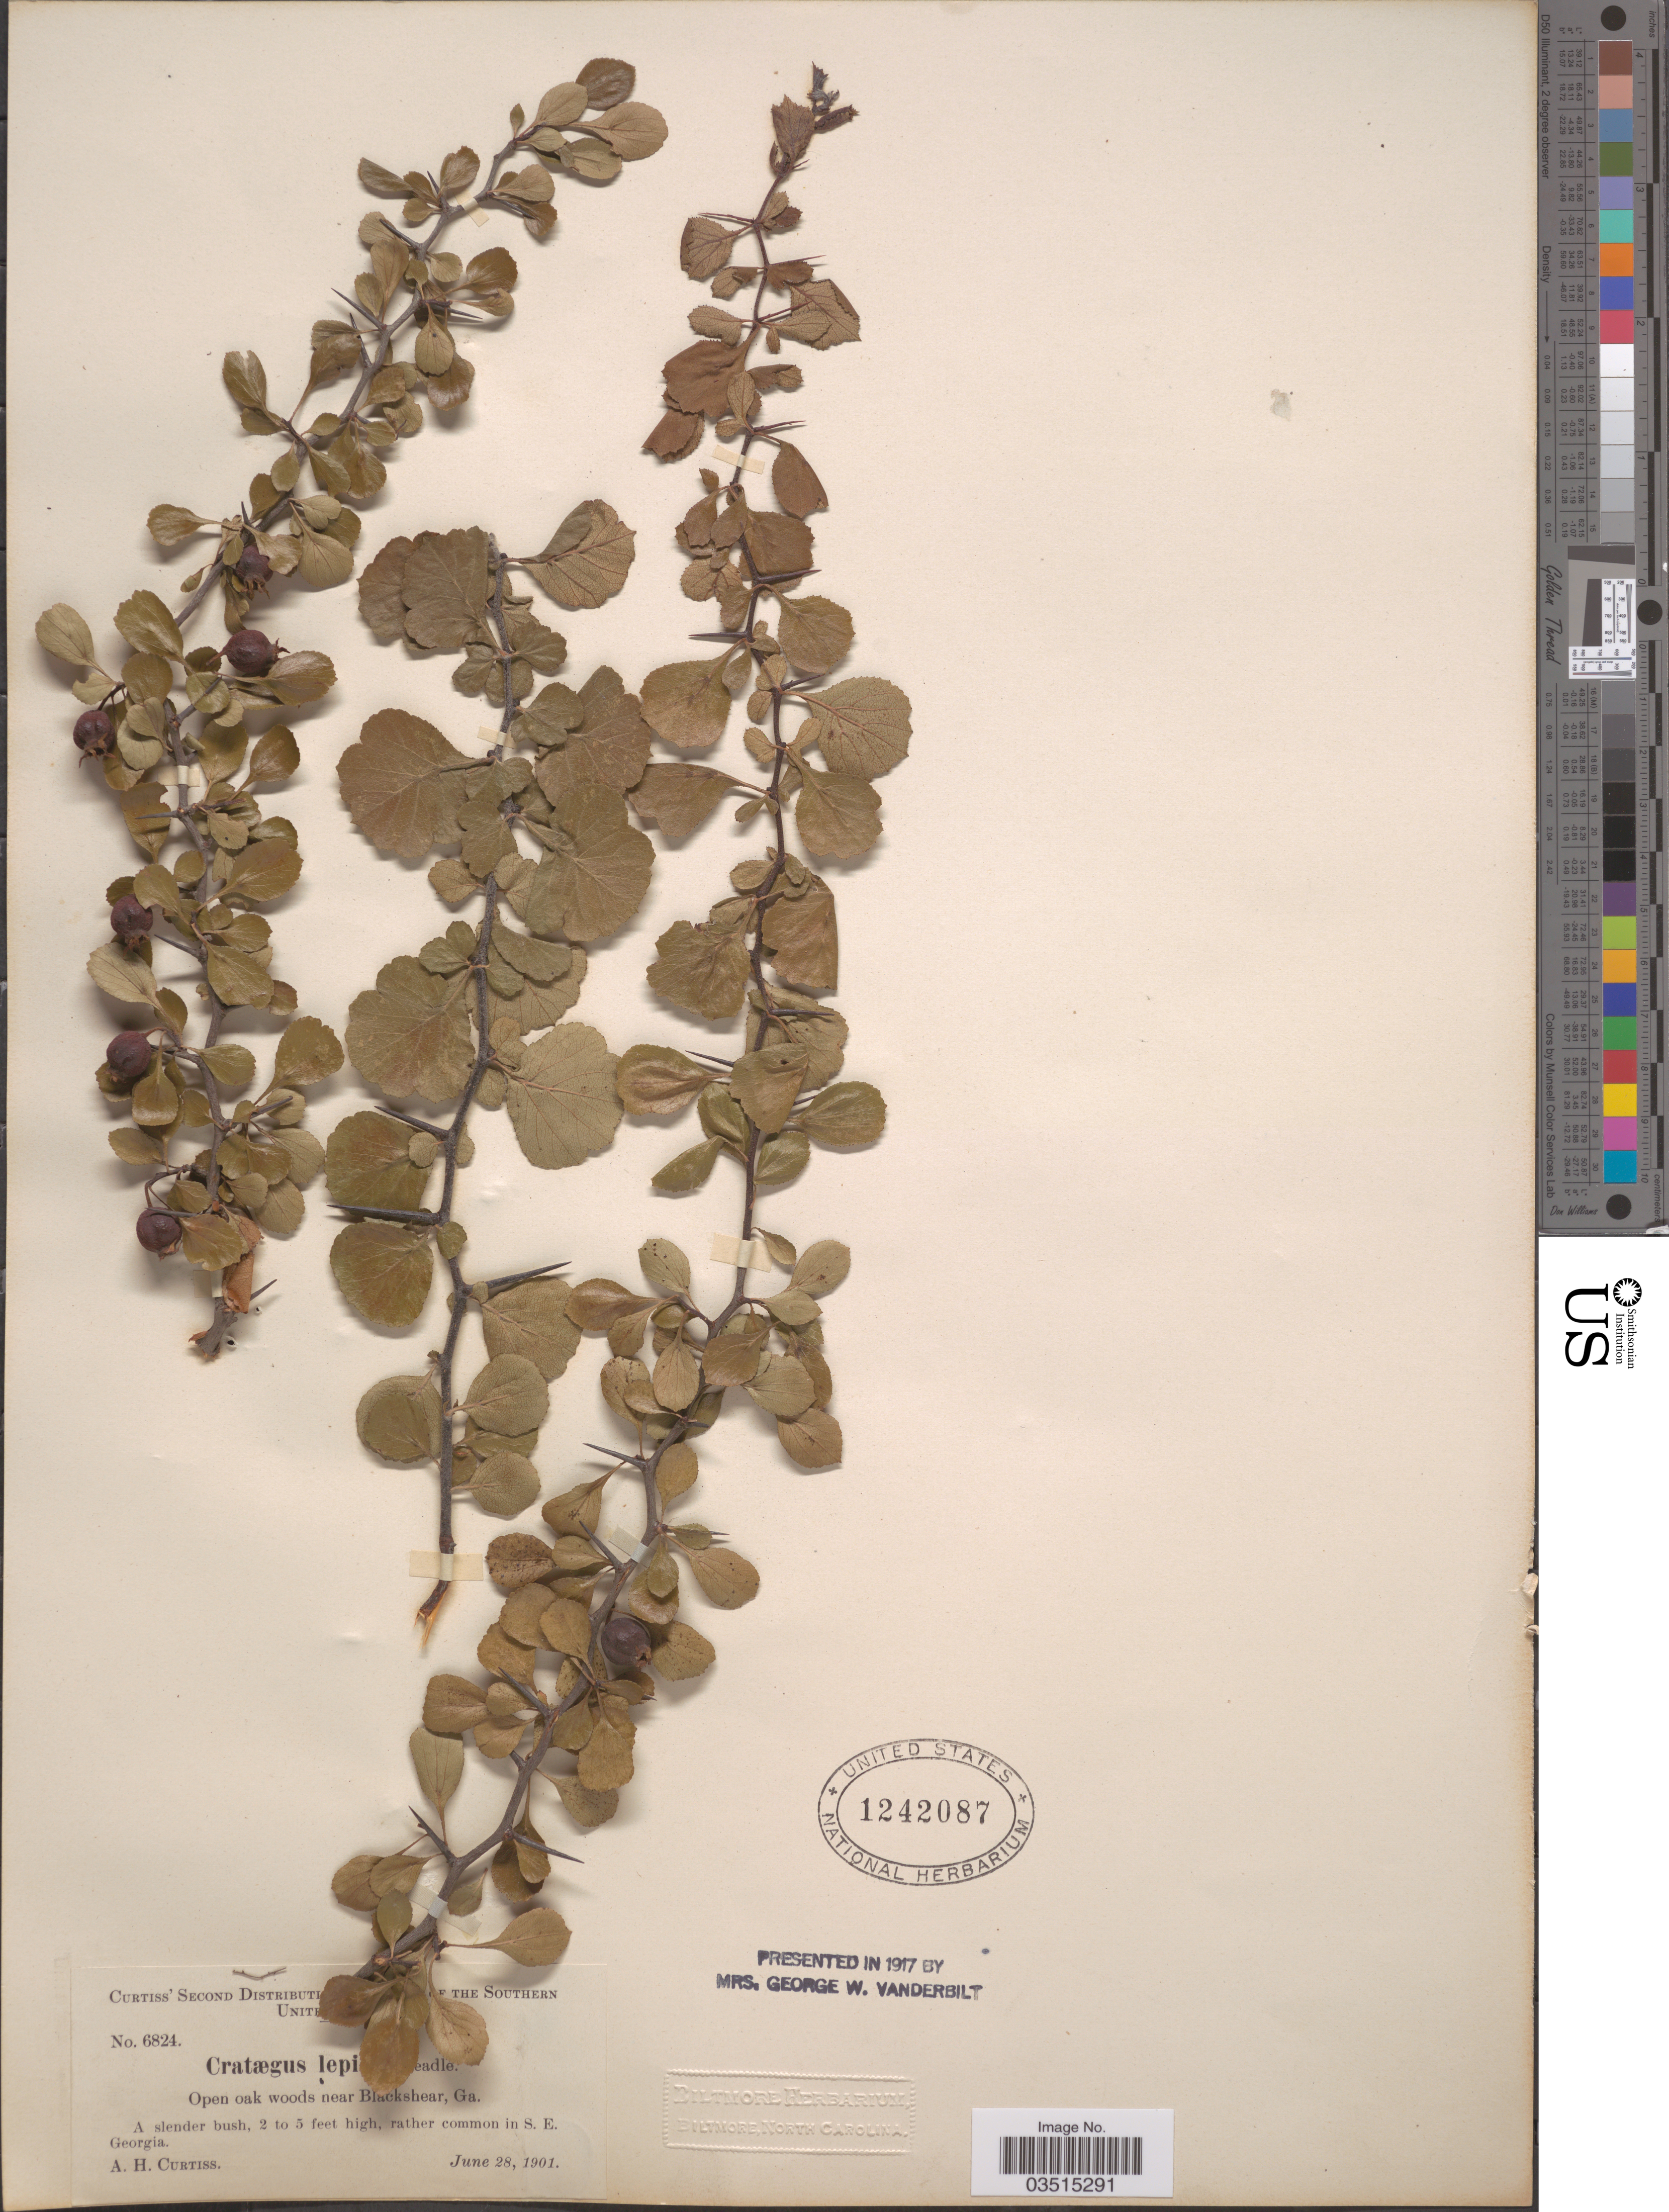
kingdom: Plantae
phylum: Tracheophyta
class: Magnoliopsida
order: Rosales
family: Rosaceae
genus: Crataegus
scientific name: Crataegus lepida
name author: Beadle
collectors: A. H. Curtiss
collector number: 6824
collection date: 1901-06-28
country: United States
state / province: Georgia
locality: Near Blackshear.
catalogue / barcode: US 1242087